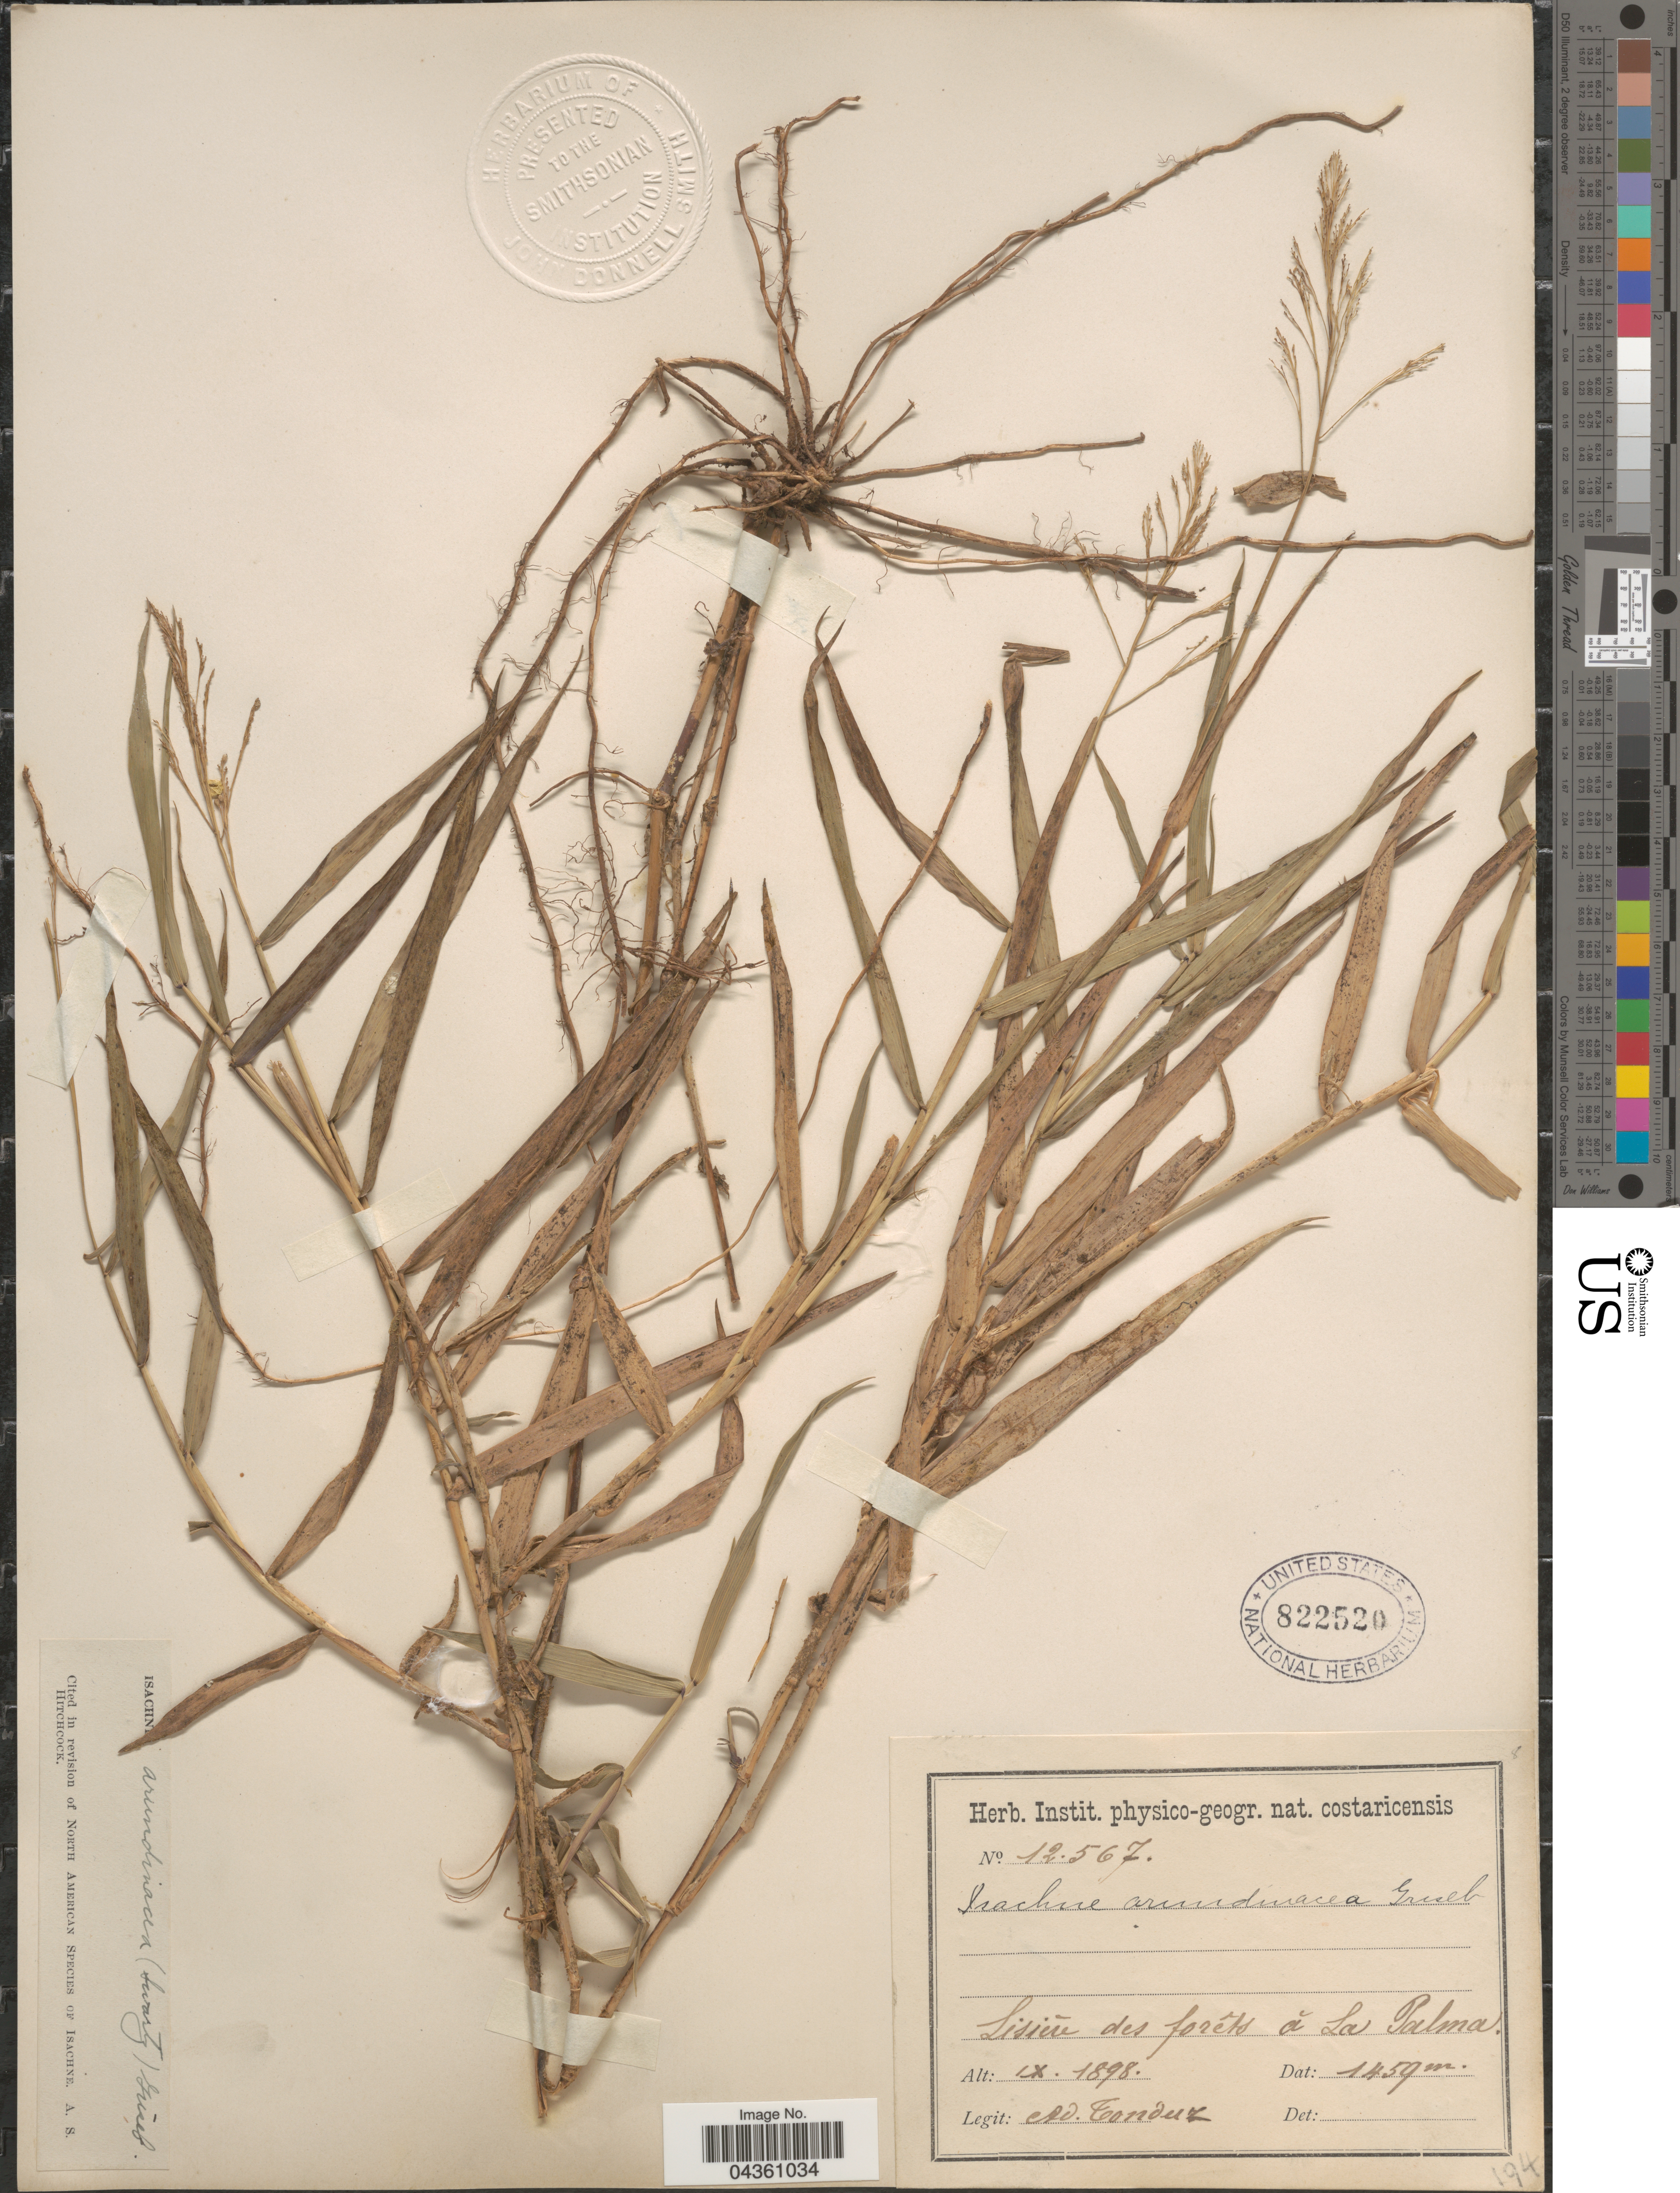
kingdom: Plantae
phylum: Tracheophyta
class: Liliopsida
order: Poales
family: Poaceae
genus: Isachne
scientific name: Isachne arundinacea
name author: (Sw.) Griseb.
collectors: A. Tonduz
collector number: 12567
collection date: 1898-09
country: Costa Rica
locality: Lisiére des forêts à La Palma.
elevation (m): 1459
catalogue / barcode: US 822520